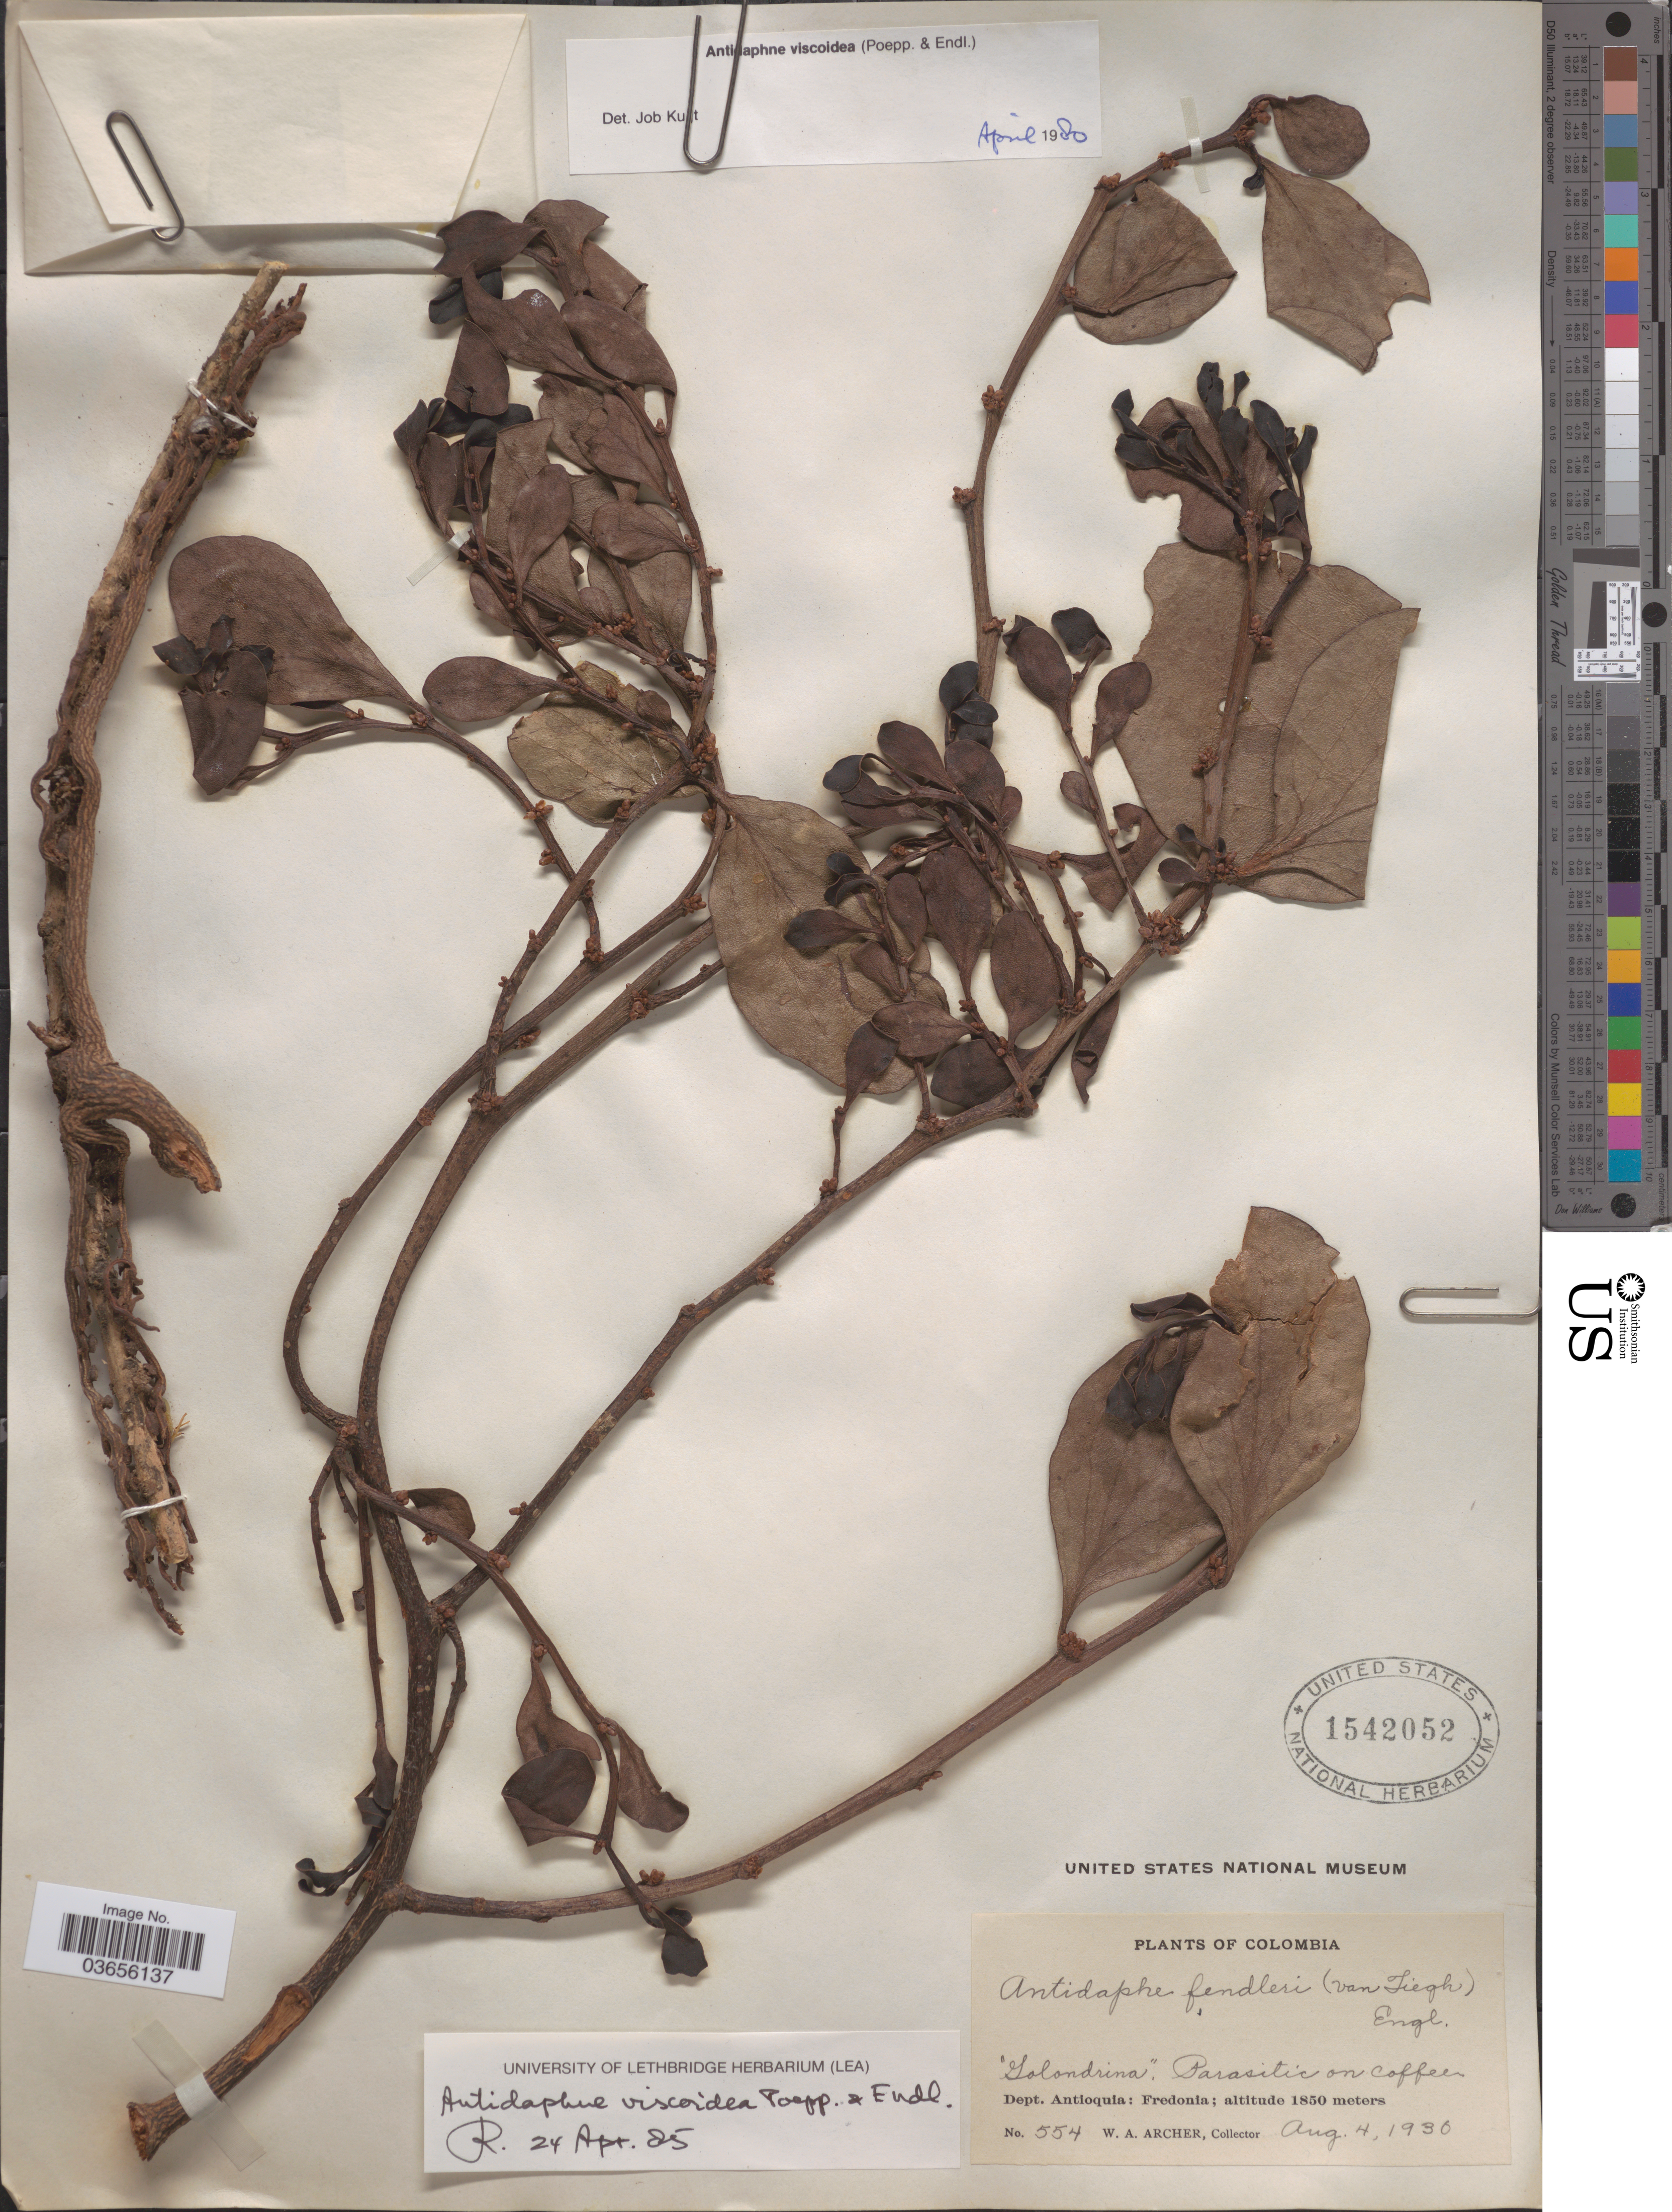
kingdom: Plantae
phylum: Tracheophyta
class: Magnoliopsida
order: Santalales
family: Santalaceae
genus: Antidaphne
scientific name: Antidaphne viscoidea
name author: Poepp. & Endl.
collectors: W. Archer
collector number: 554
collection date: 1930-08-04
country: Colombia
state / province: Antioquia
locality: Dept. Antioquia: Fredonia.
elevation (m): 1850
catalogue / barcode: US 1542052